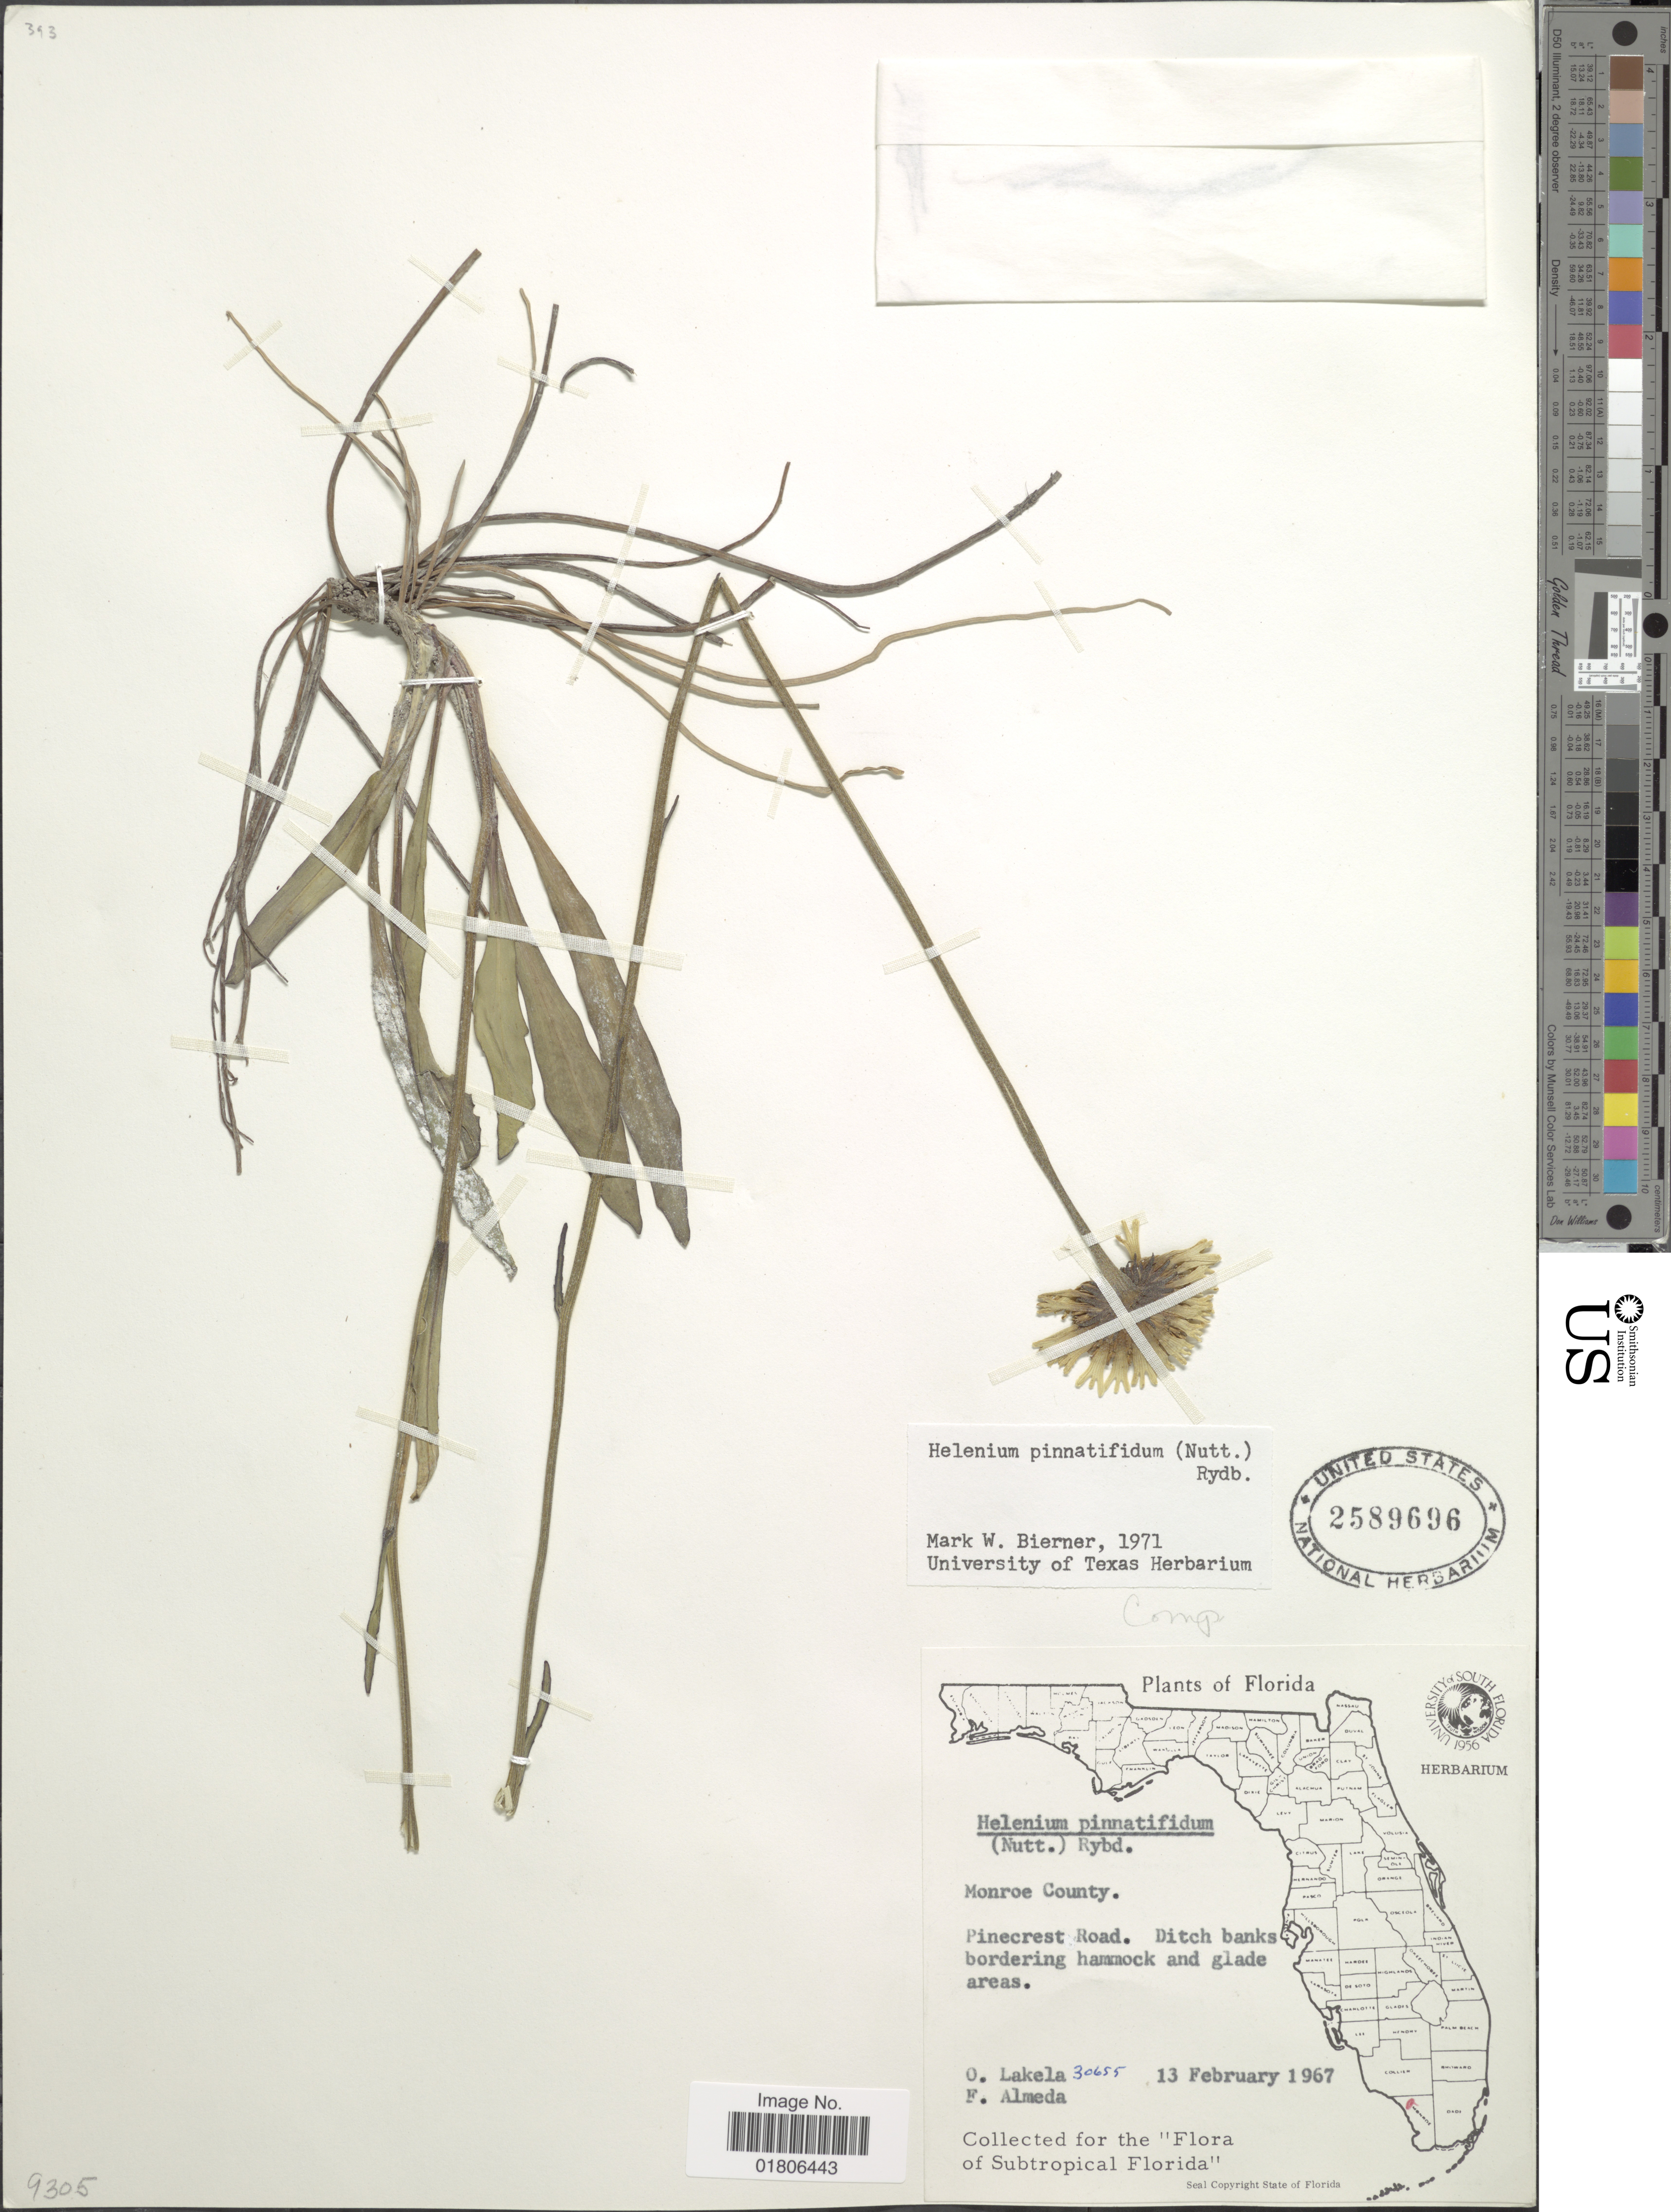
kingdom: Plantae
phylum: Tracheophyta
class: Magnoliopsida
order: Asterales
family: Asteraceae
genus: Helenium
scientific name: Helenium pinnatifidum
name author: (Schwein. ex Nutt.) Rydb.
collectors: O. Lakela & F. Almeda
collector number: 30655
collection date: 1967-02-13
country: United States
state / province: Florida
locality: Monroe County, Pinecrest Road. Ditch banks bordering hammock and glade areas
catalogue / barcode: US 2589696